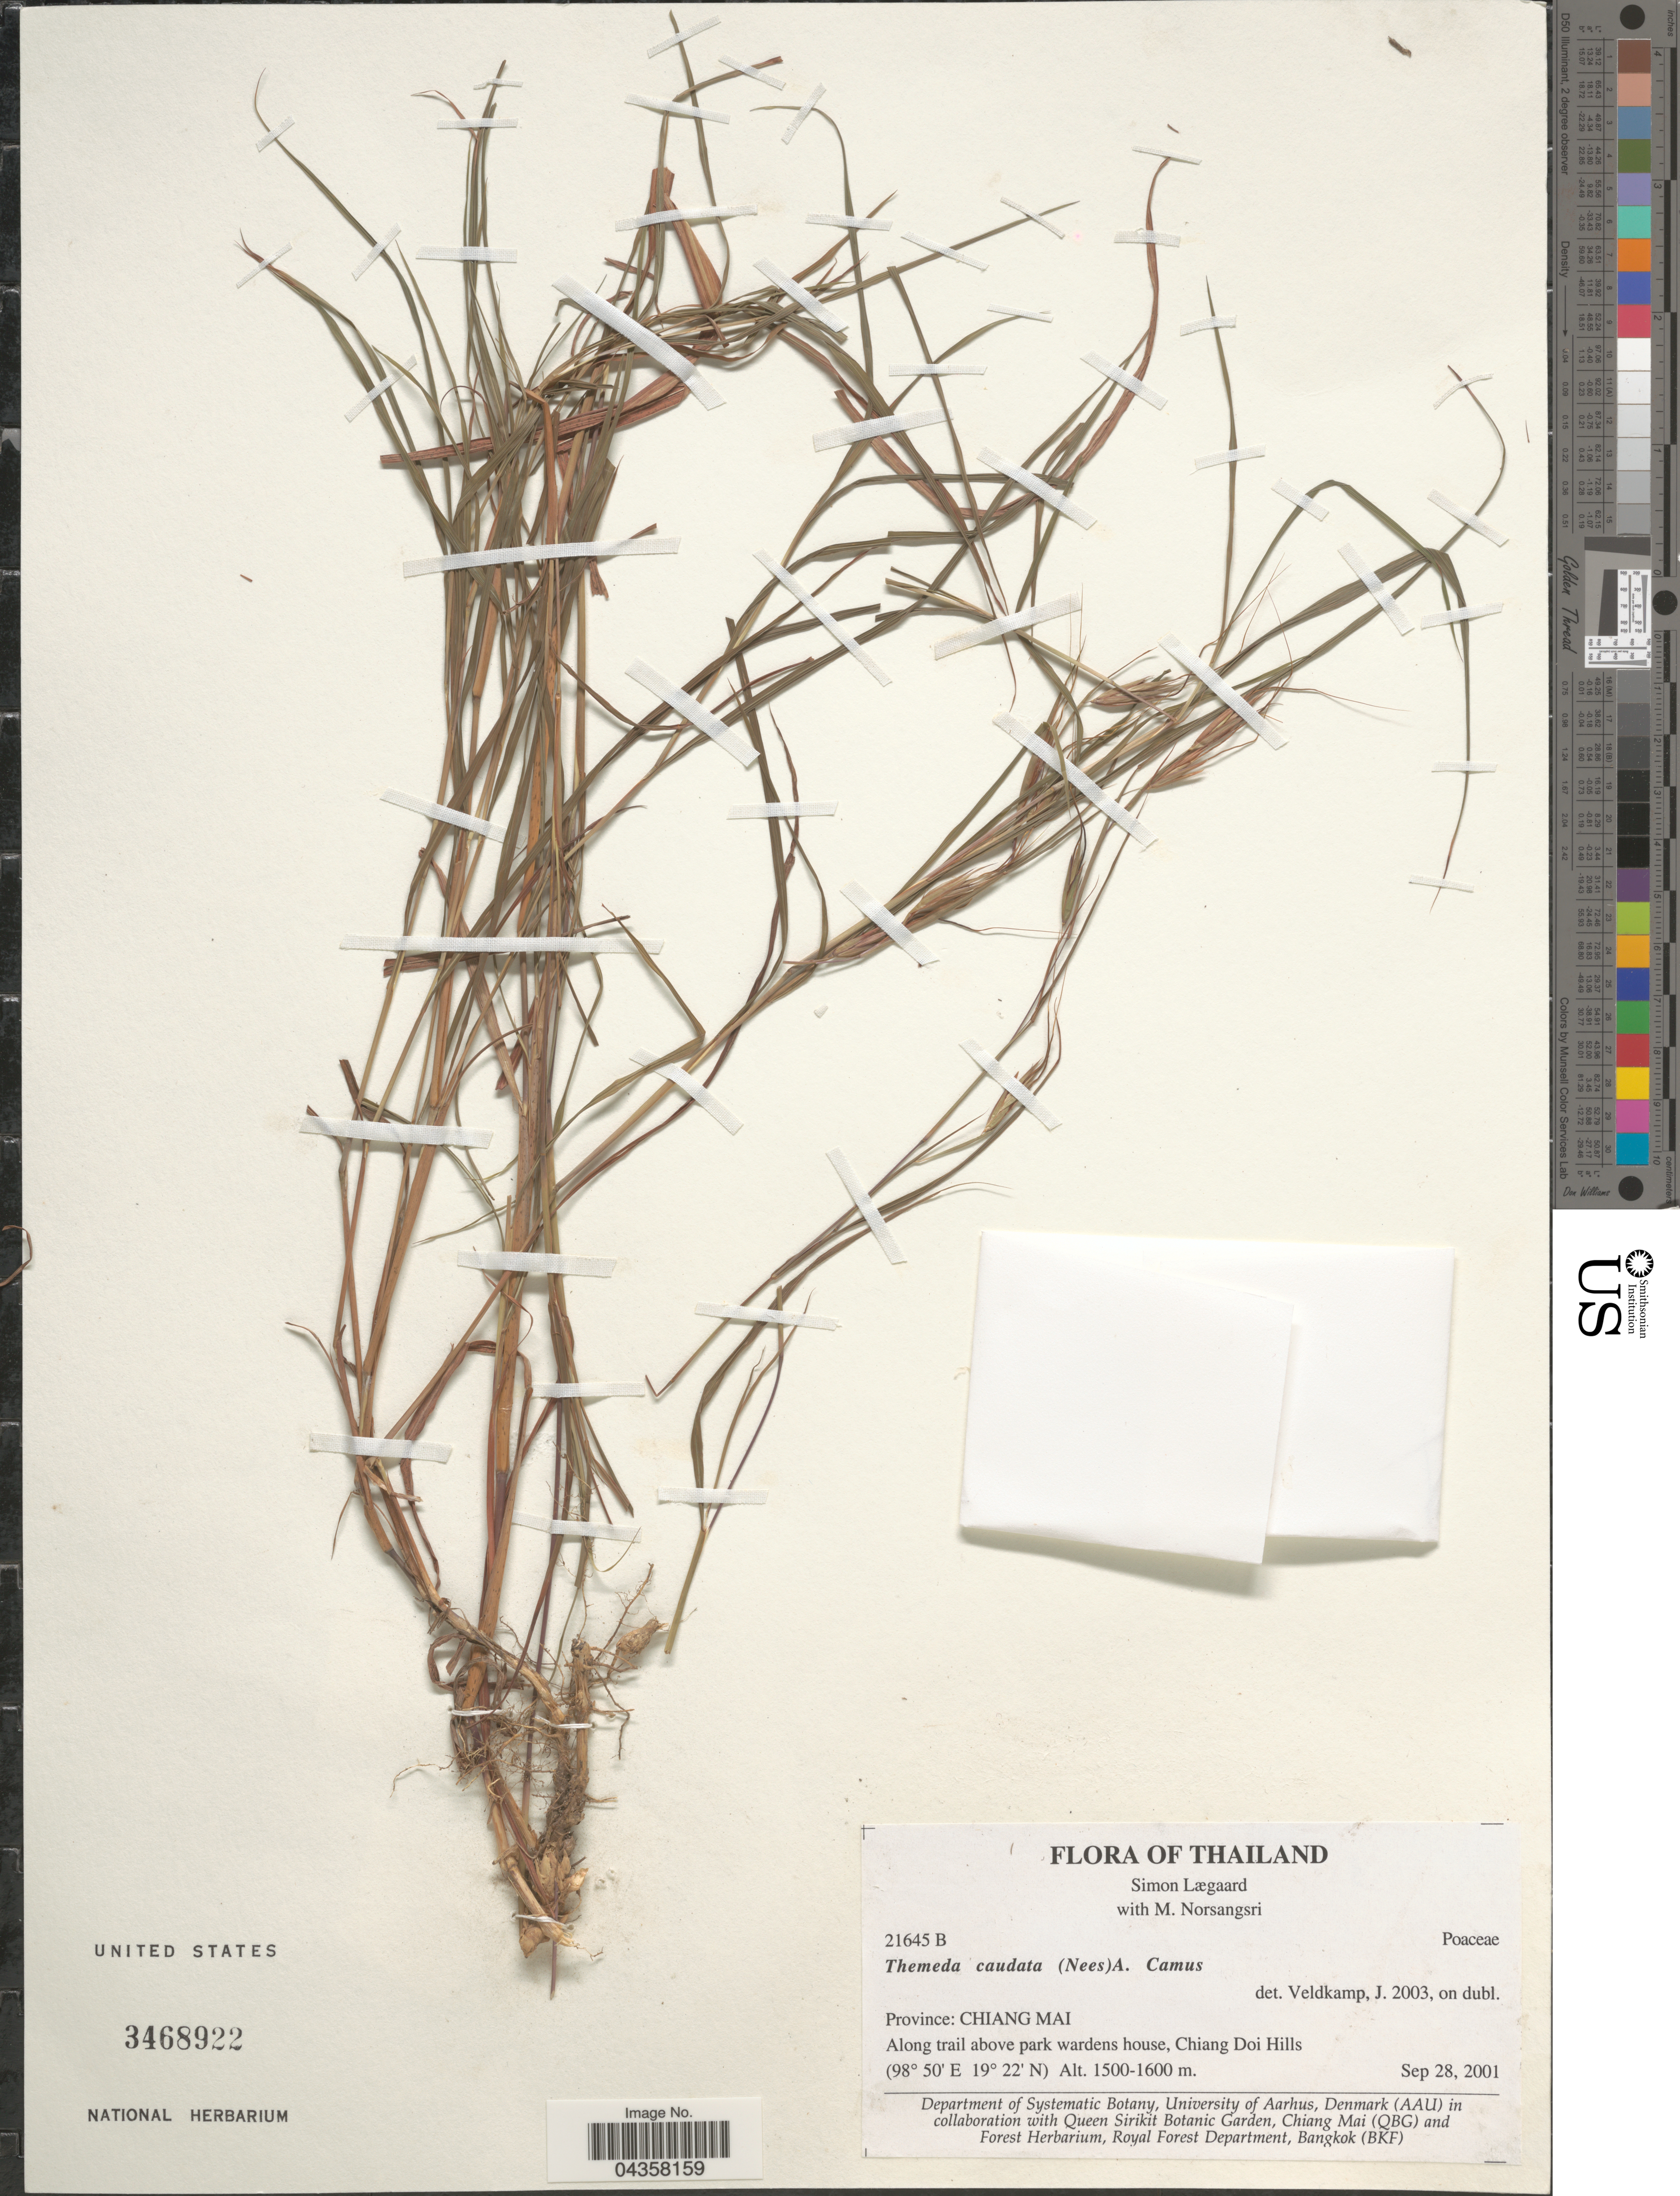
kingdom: Plantae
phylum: Tracheophyta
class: Liliopsida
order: Poales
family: Poaceae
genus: Themeda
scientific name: Themeda caudata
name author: (Nees ex Hook. & Arn.) A. Camus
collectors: S. Lægaard & M. Norsangsri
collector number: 21645B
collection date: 2001-09-28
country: Thailand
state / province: Chiang Mai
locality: Along trail above park wardens house Chiang Doi Hills.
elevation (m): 1500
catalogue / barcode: US 3468922